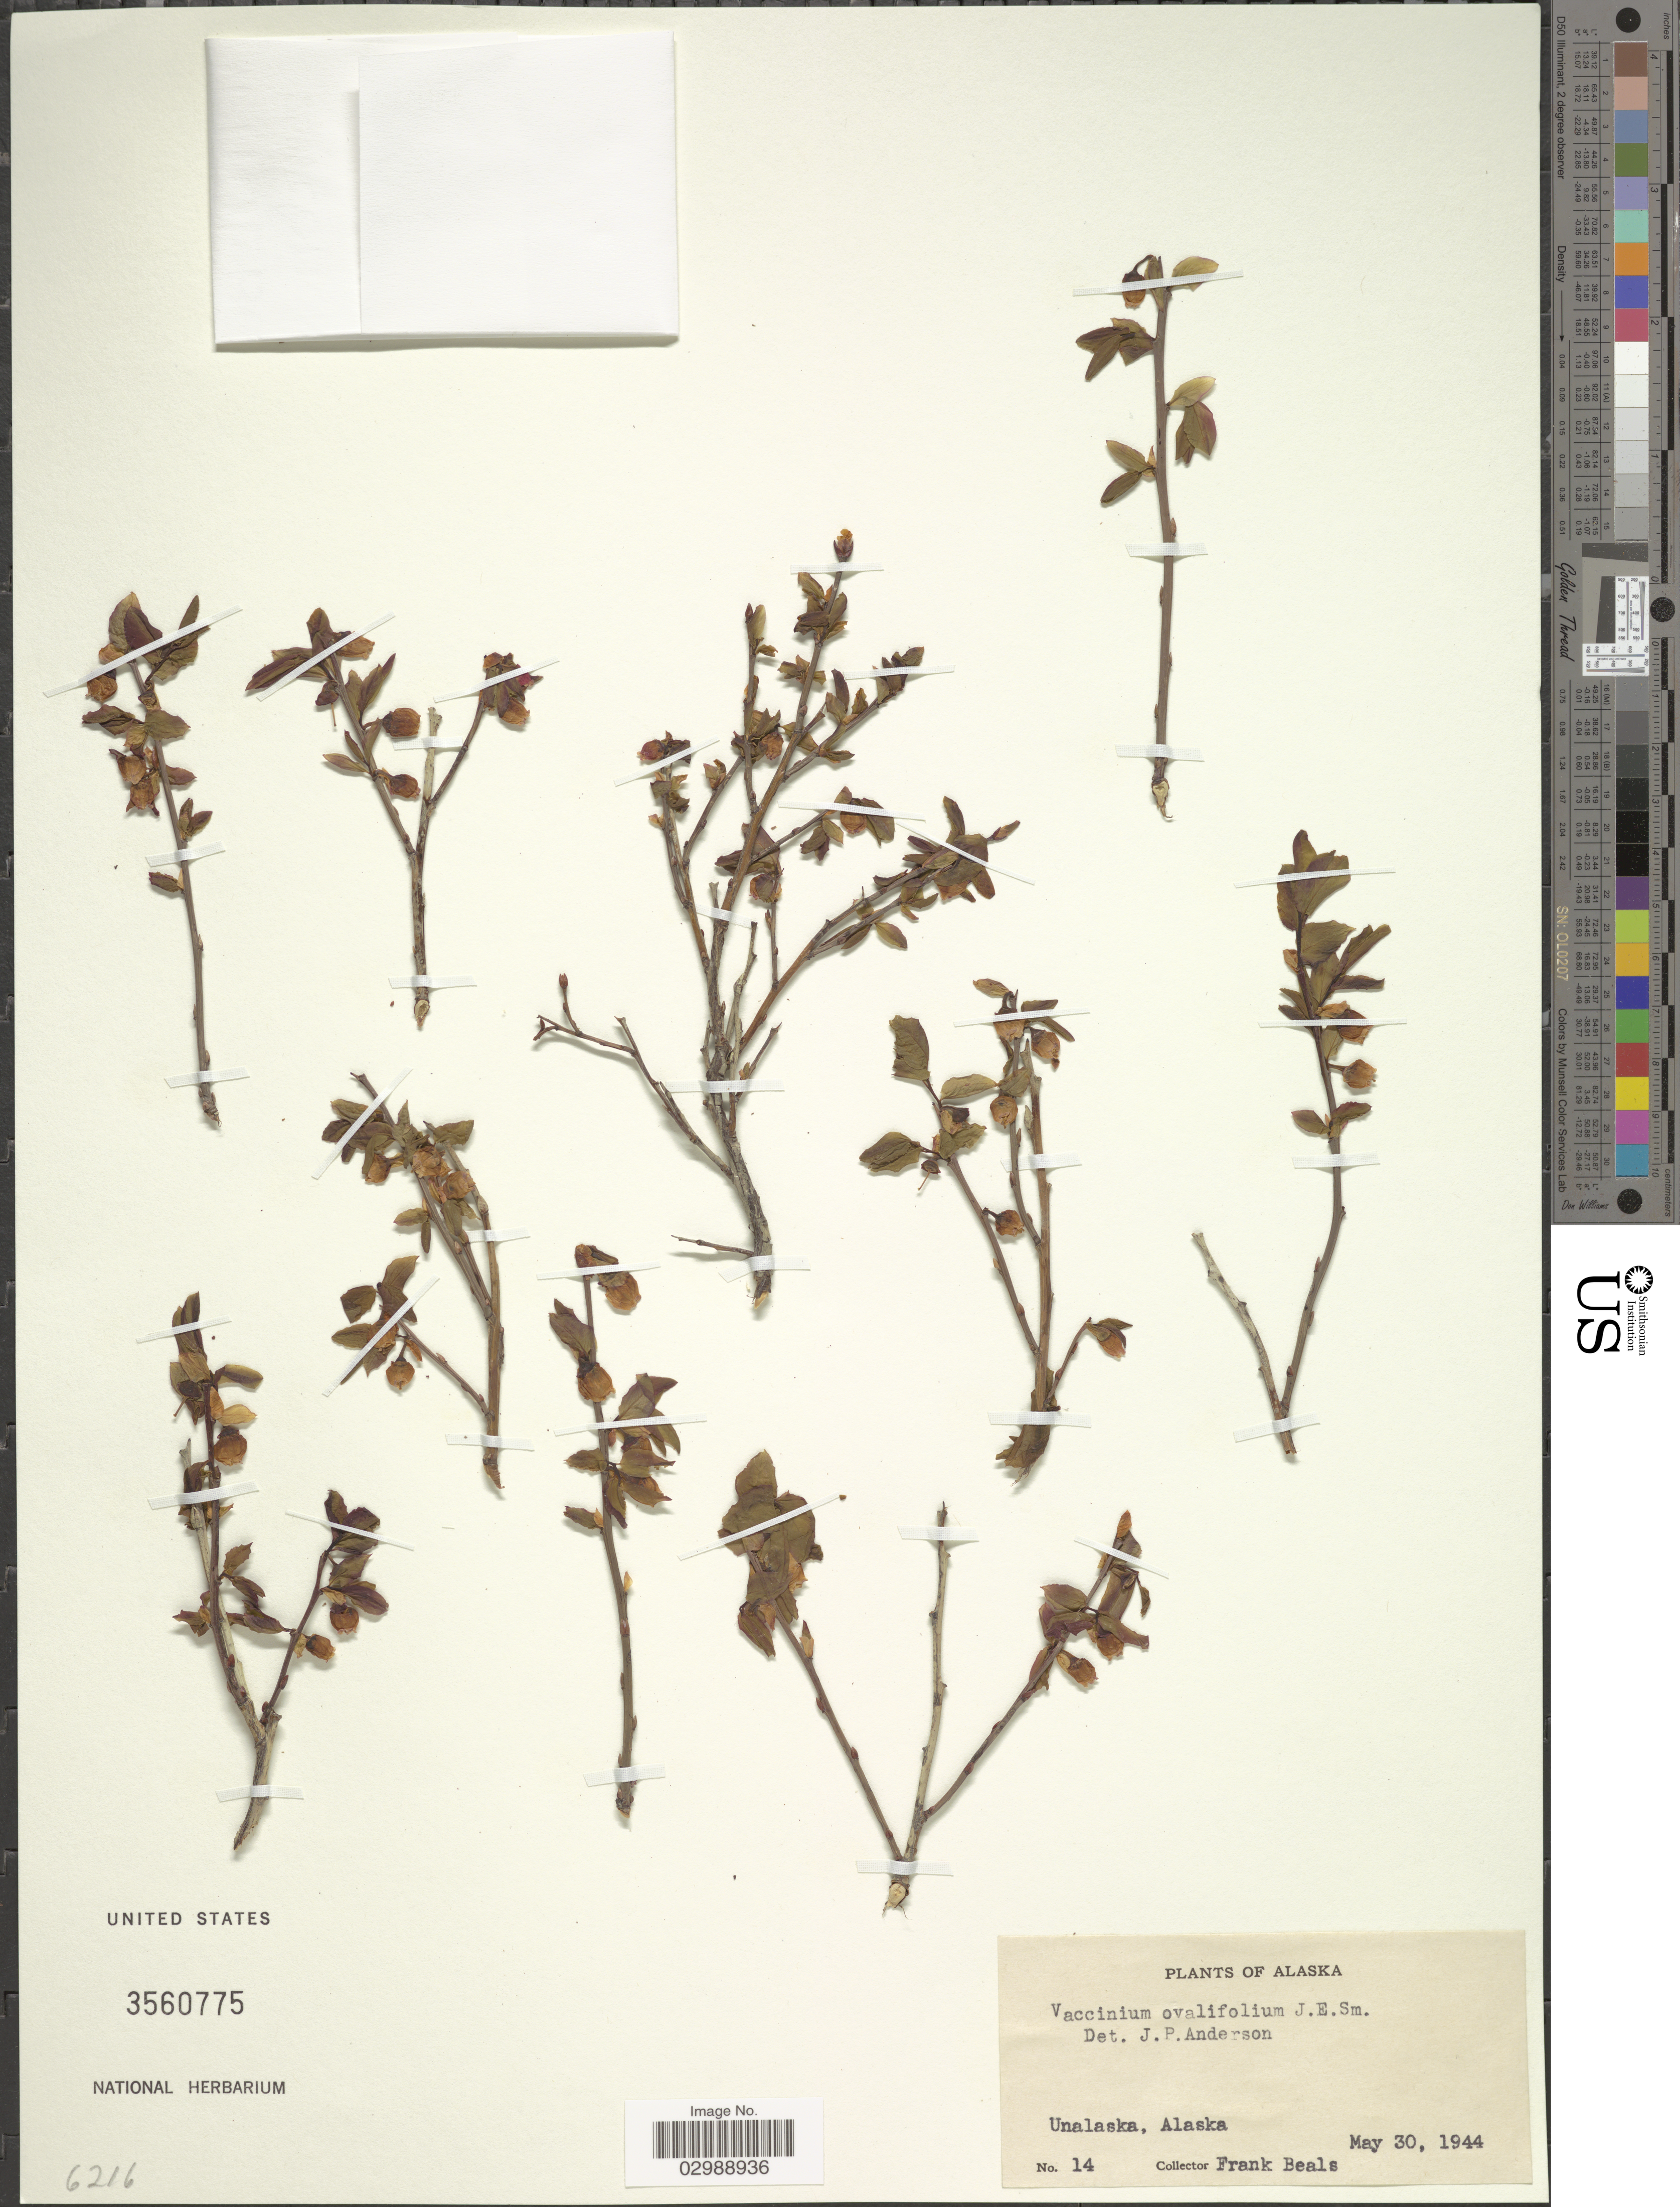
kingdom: Plantae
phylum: Tracheophyta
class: Magnoliopsida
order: Ericales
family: Ericaceae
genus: Vaccinium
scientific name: Vaccinium ovalifolium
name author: Sm.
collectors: F. Beals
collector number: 14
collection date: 1944-05-30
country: United States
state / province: Alaska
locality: Unalaska.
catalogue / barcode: US 3560775